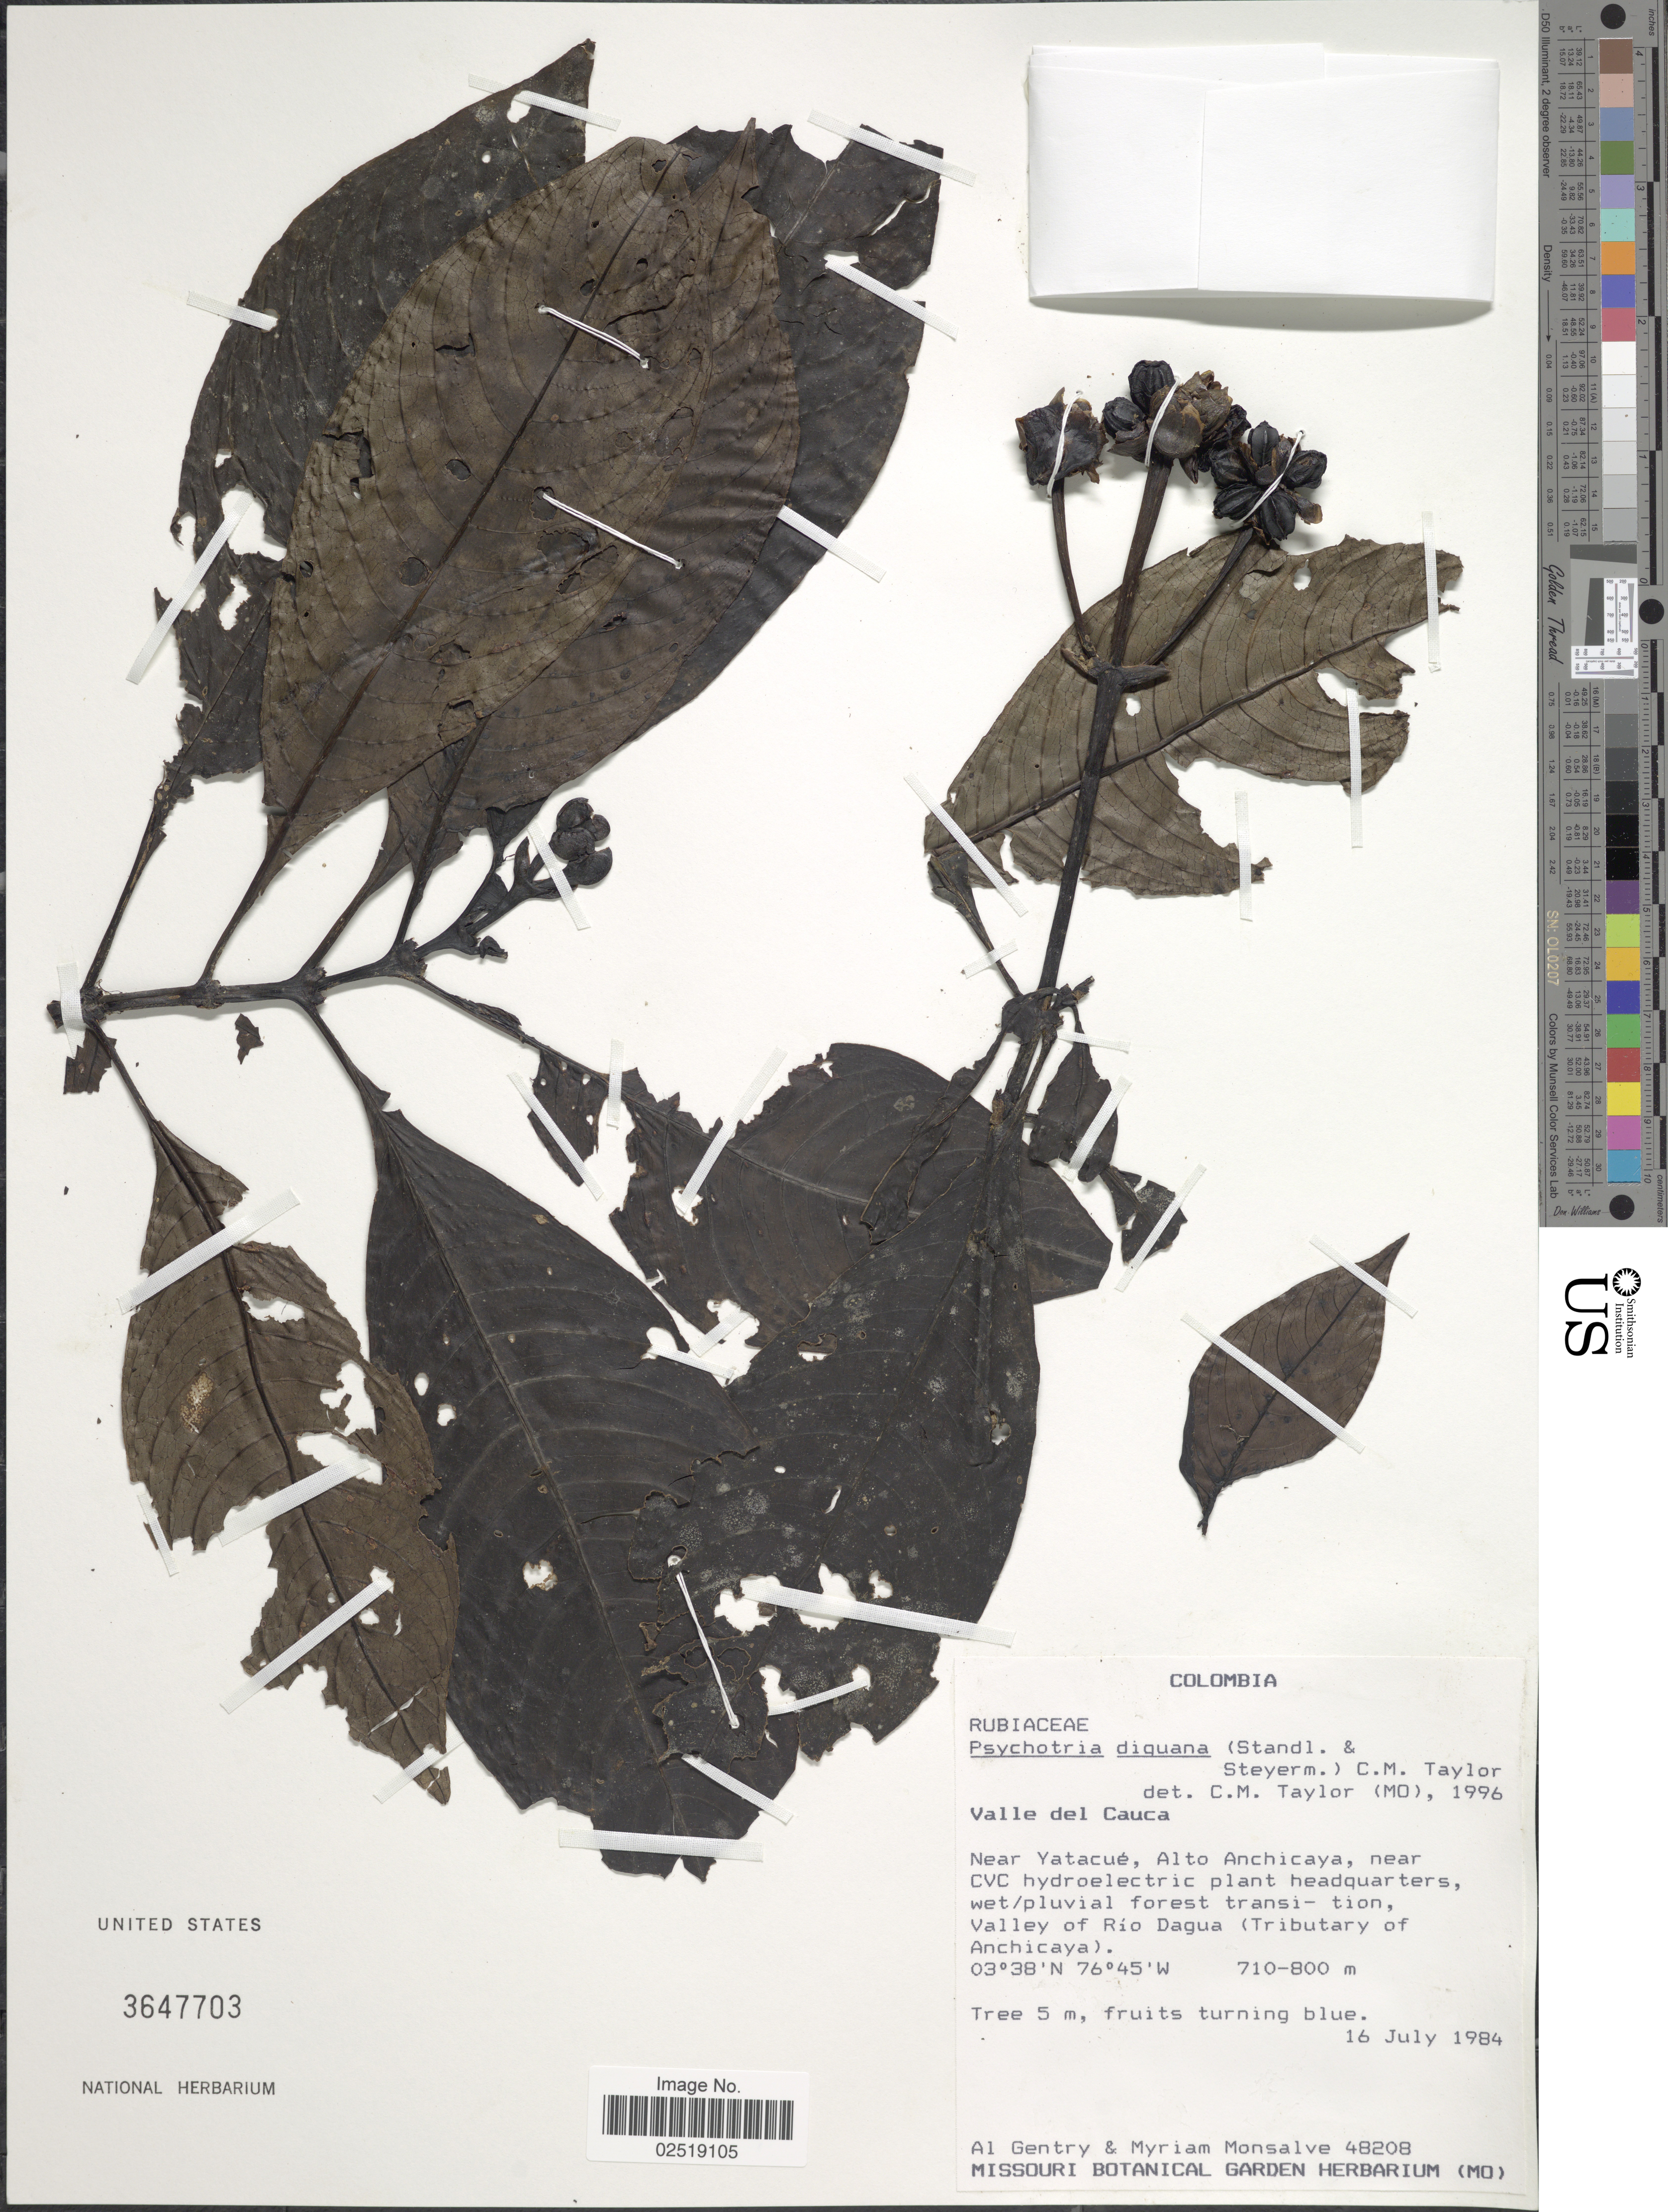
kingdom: Plantae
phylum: Tracheophyta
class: Magnoliopsida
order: Gentianales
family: Rubiaceae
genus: Psychotria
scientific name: Psychotria diguana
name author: (Standl. ex Steyerm.) C.M. Taylor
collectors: A. H. Gentry & M. Monsalve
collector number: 48208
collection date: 1984-07-16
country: Colombia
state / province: Valle del Cauca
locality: Near Yatacue, Alto Anchicaya, near CVC hydroelectric plant headquarters. Valley of Rio Dagua (Tributary of Anchicaya)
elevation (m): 710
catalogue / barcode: US 3647703